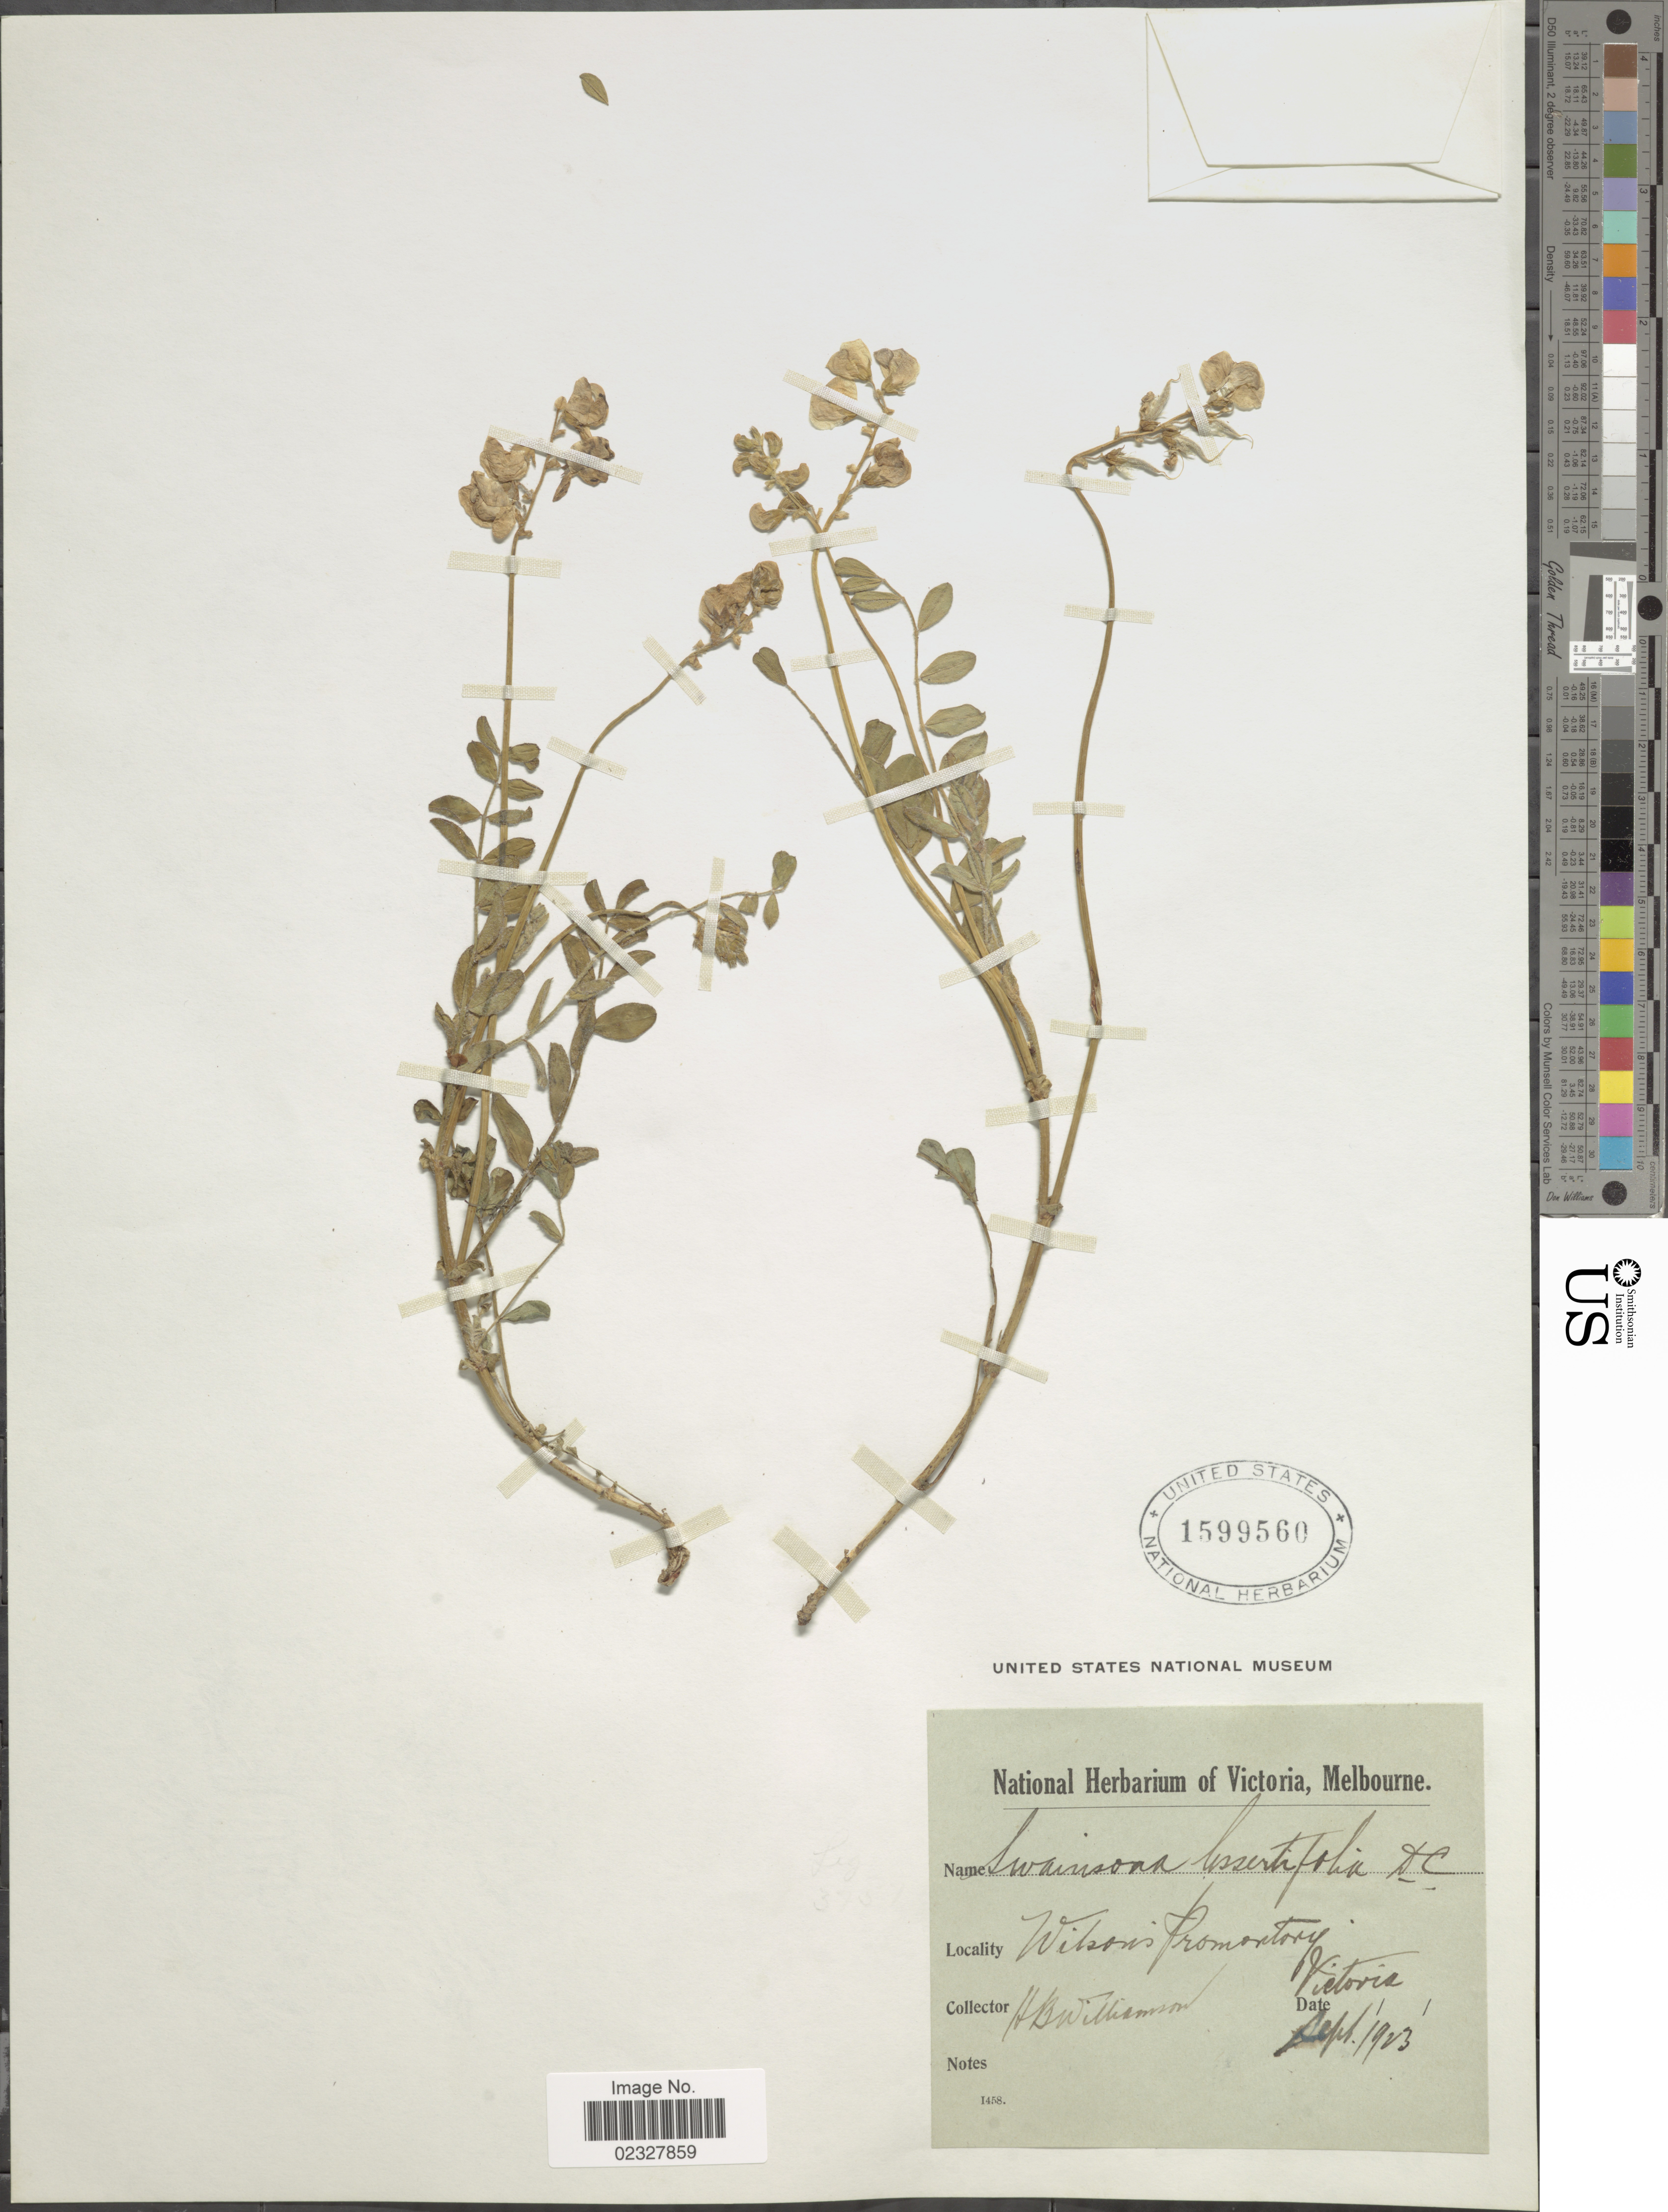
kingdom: Plantae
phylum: Tracheophyta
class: Magnoliopsida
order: Fabales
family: Fabaceae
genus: Swainsona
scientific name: Swainsona lessertiifolia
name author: DC.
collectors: H. Williamson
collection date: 1923-09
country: Australia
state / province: Victoria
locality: Wilsons Promontory, Victoria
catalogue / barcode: US 1599560